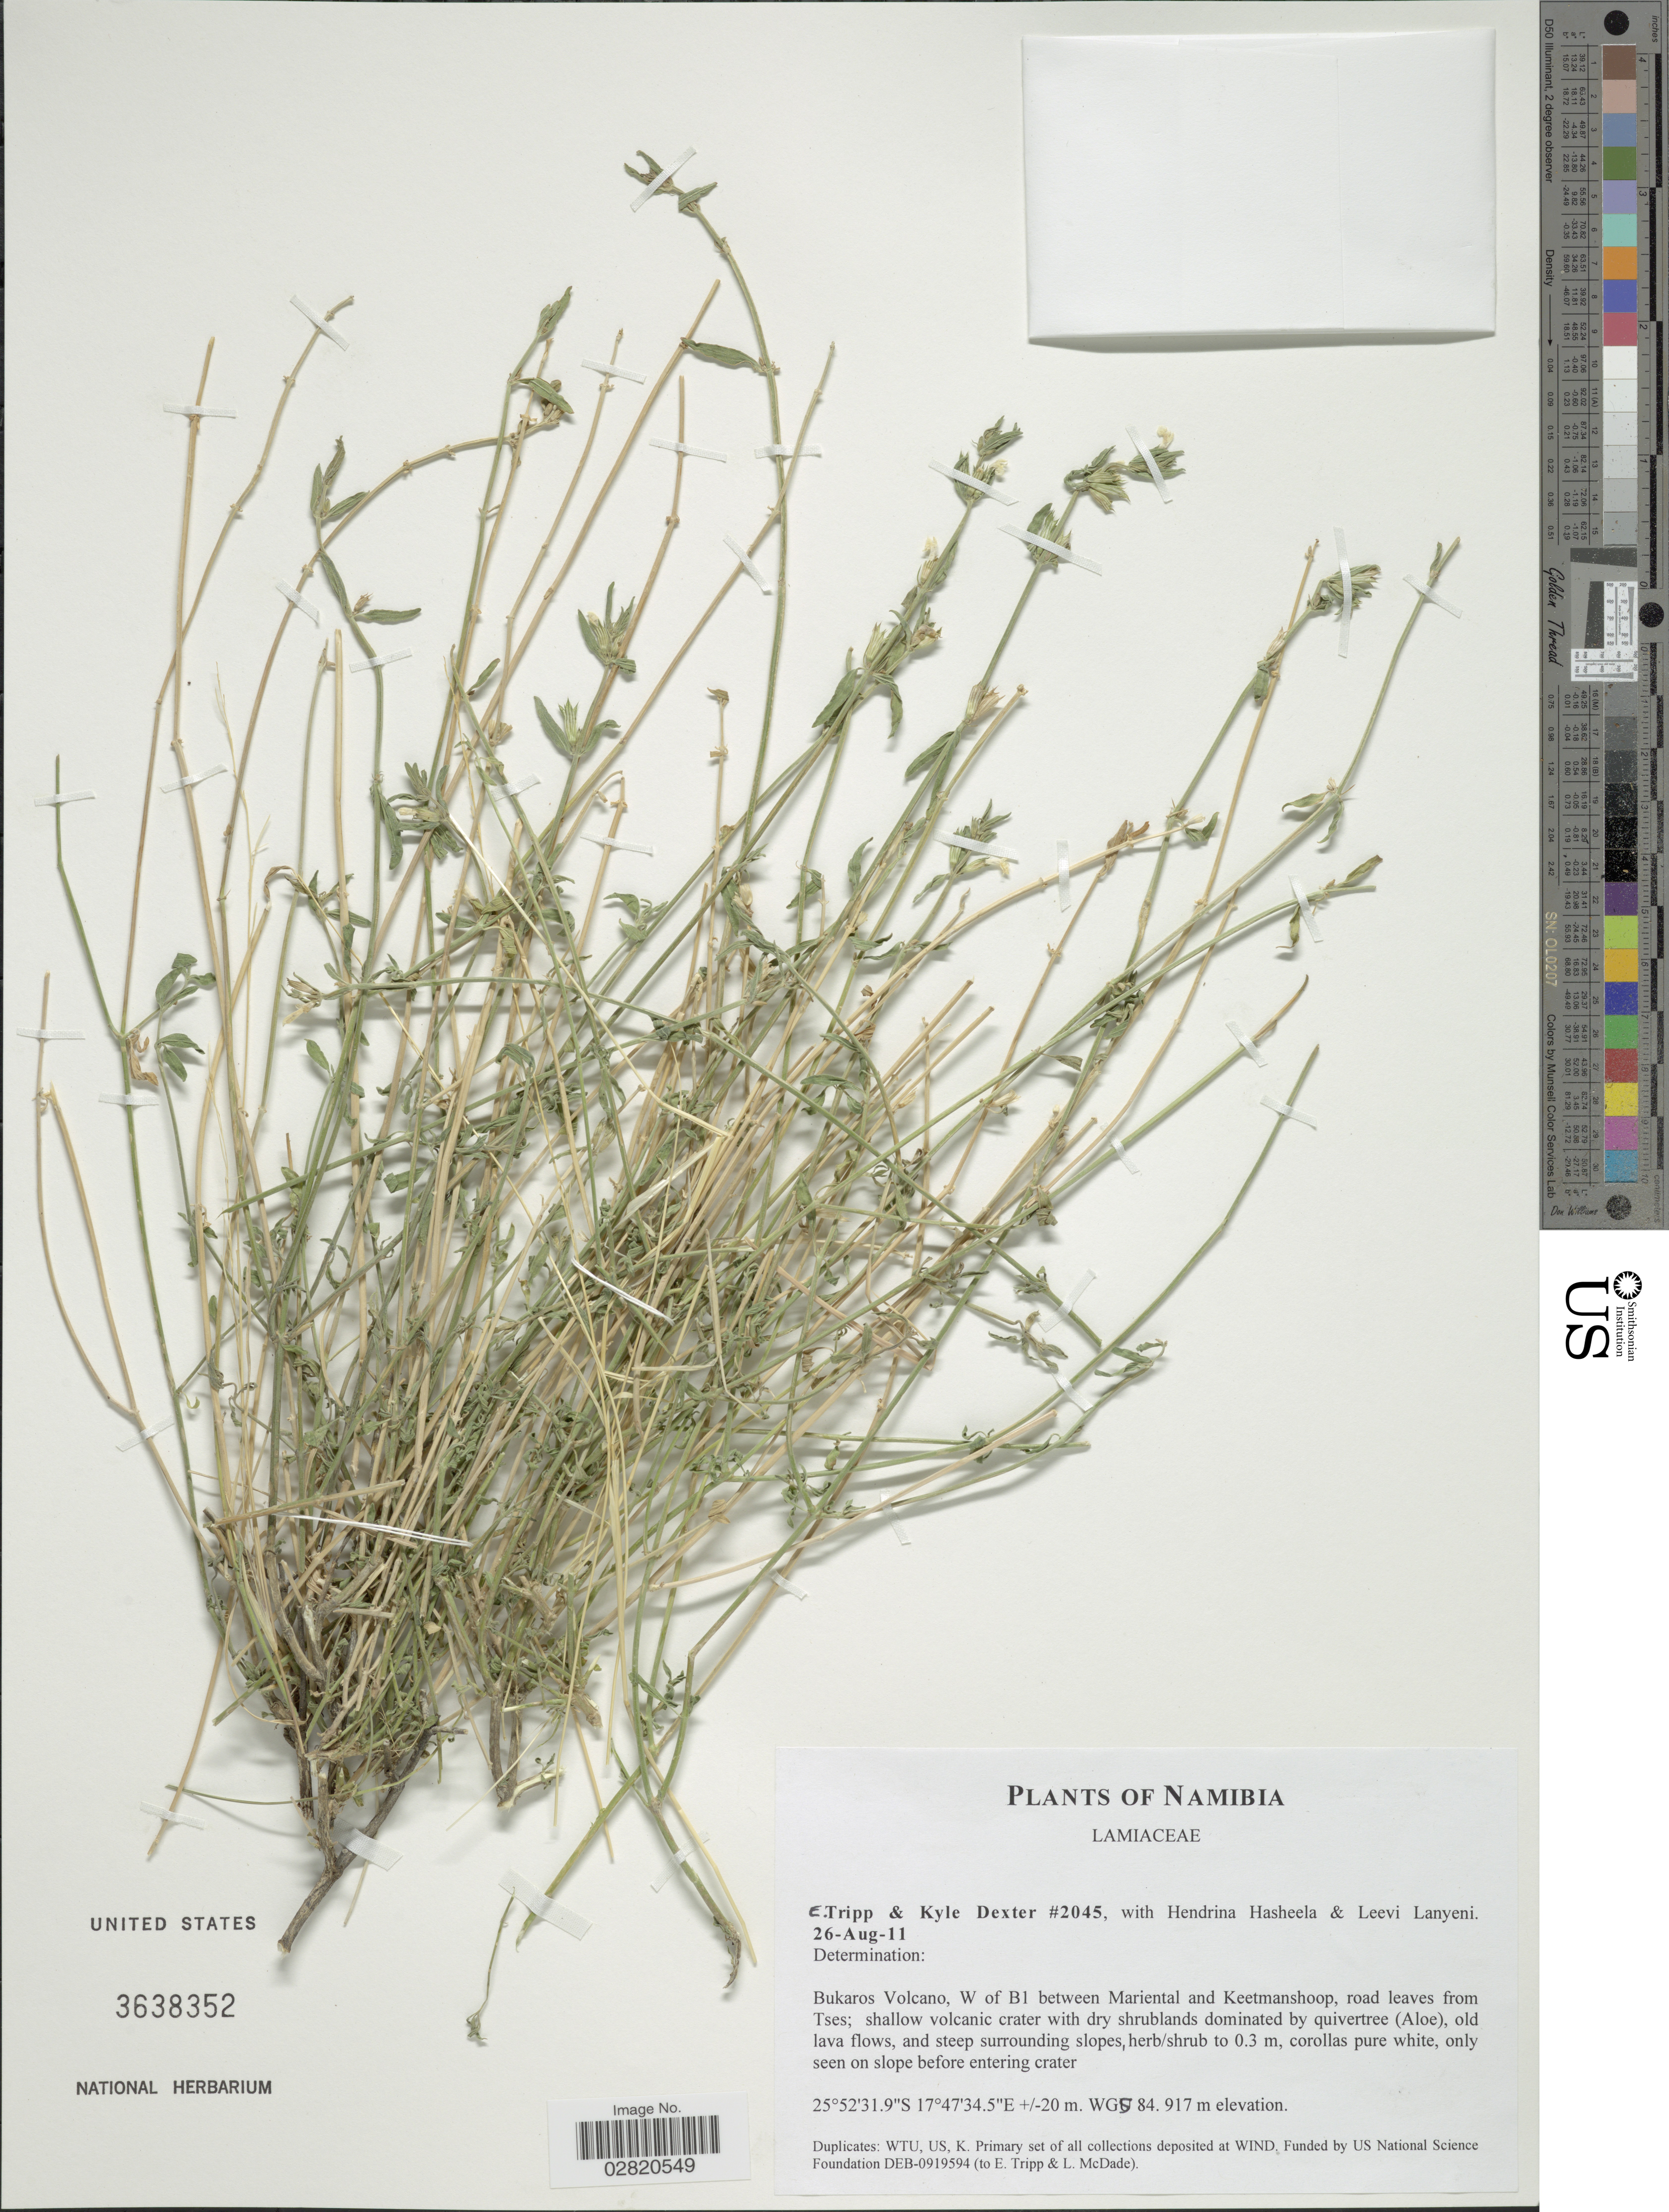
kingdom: Plantae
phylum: Tracheophyta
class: Magnoliopsida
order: Lamiales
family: Lamiaceae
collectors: E. Tripp, K. Dexter, H. Hasheela & L. Lanyeni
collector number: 2045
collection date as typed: Transcribed d/m/y: 26/8/11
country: Namibia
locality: Bukaros Volcano, W of B1 between Mariental and Keetmanshoop, road leaves from Tses. WGS 84.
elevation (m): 917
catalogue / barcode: US 3638352